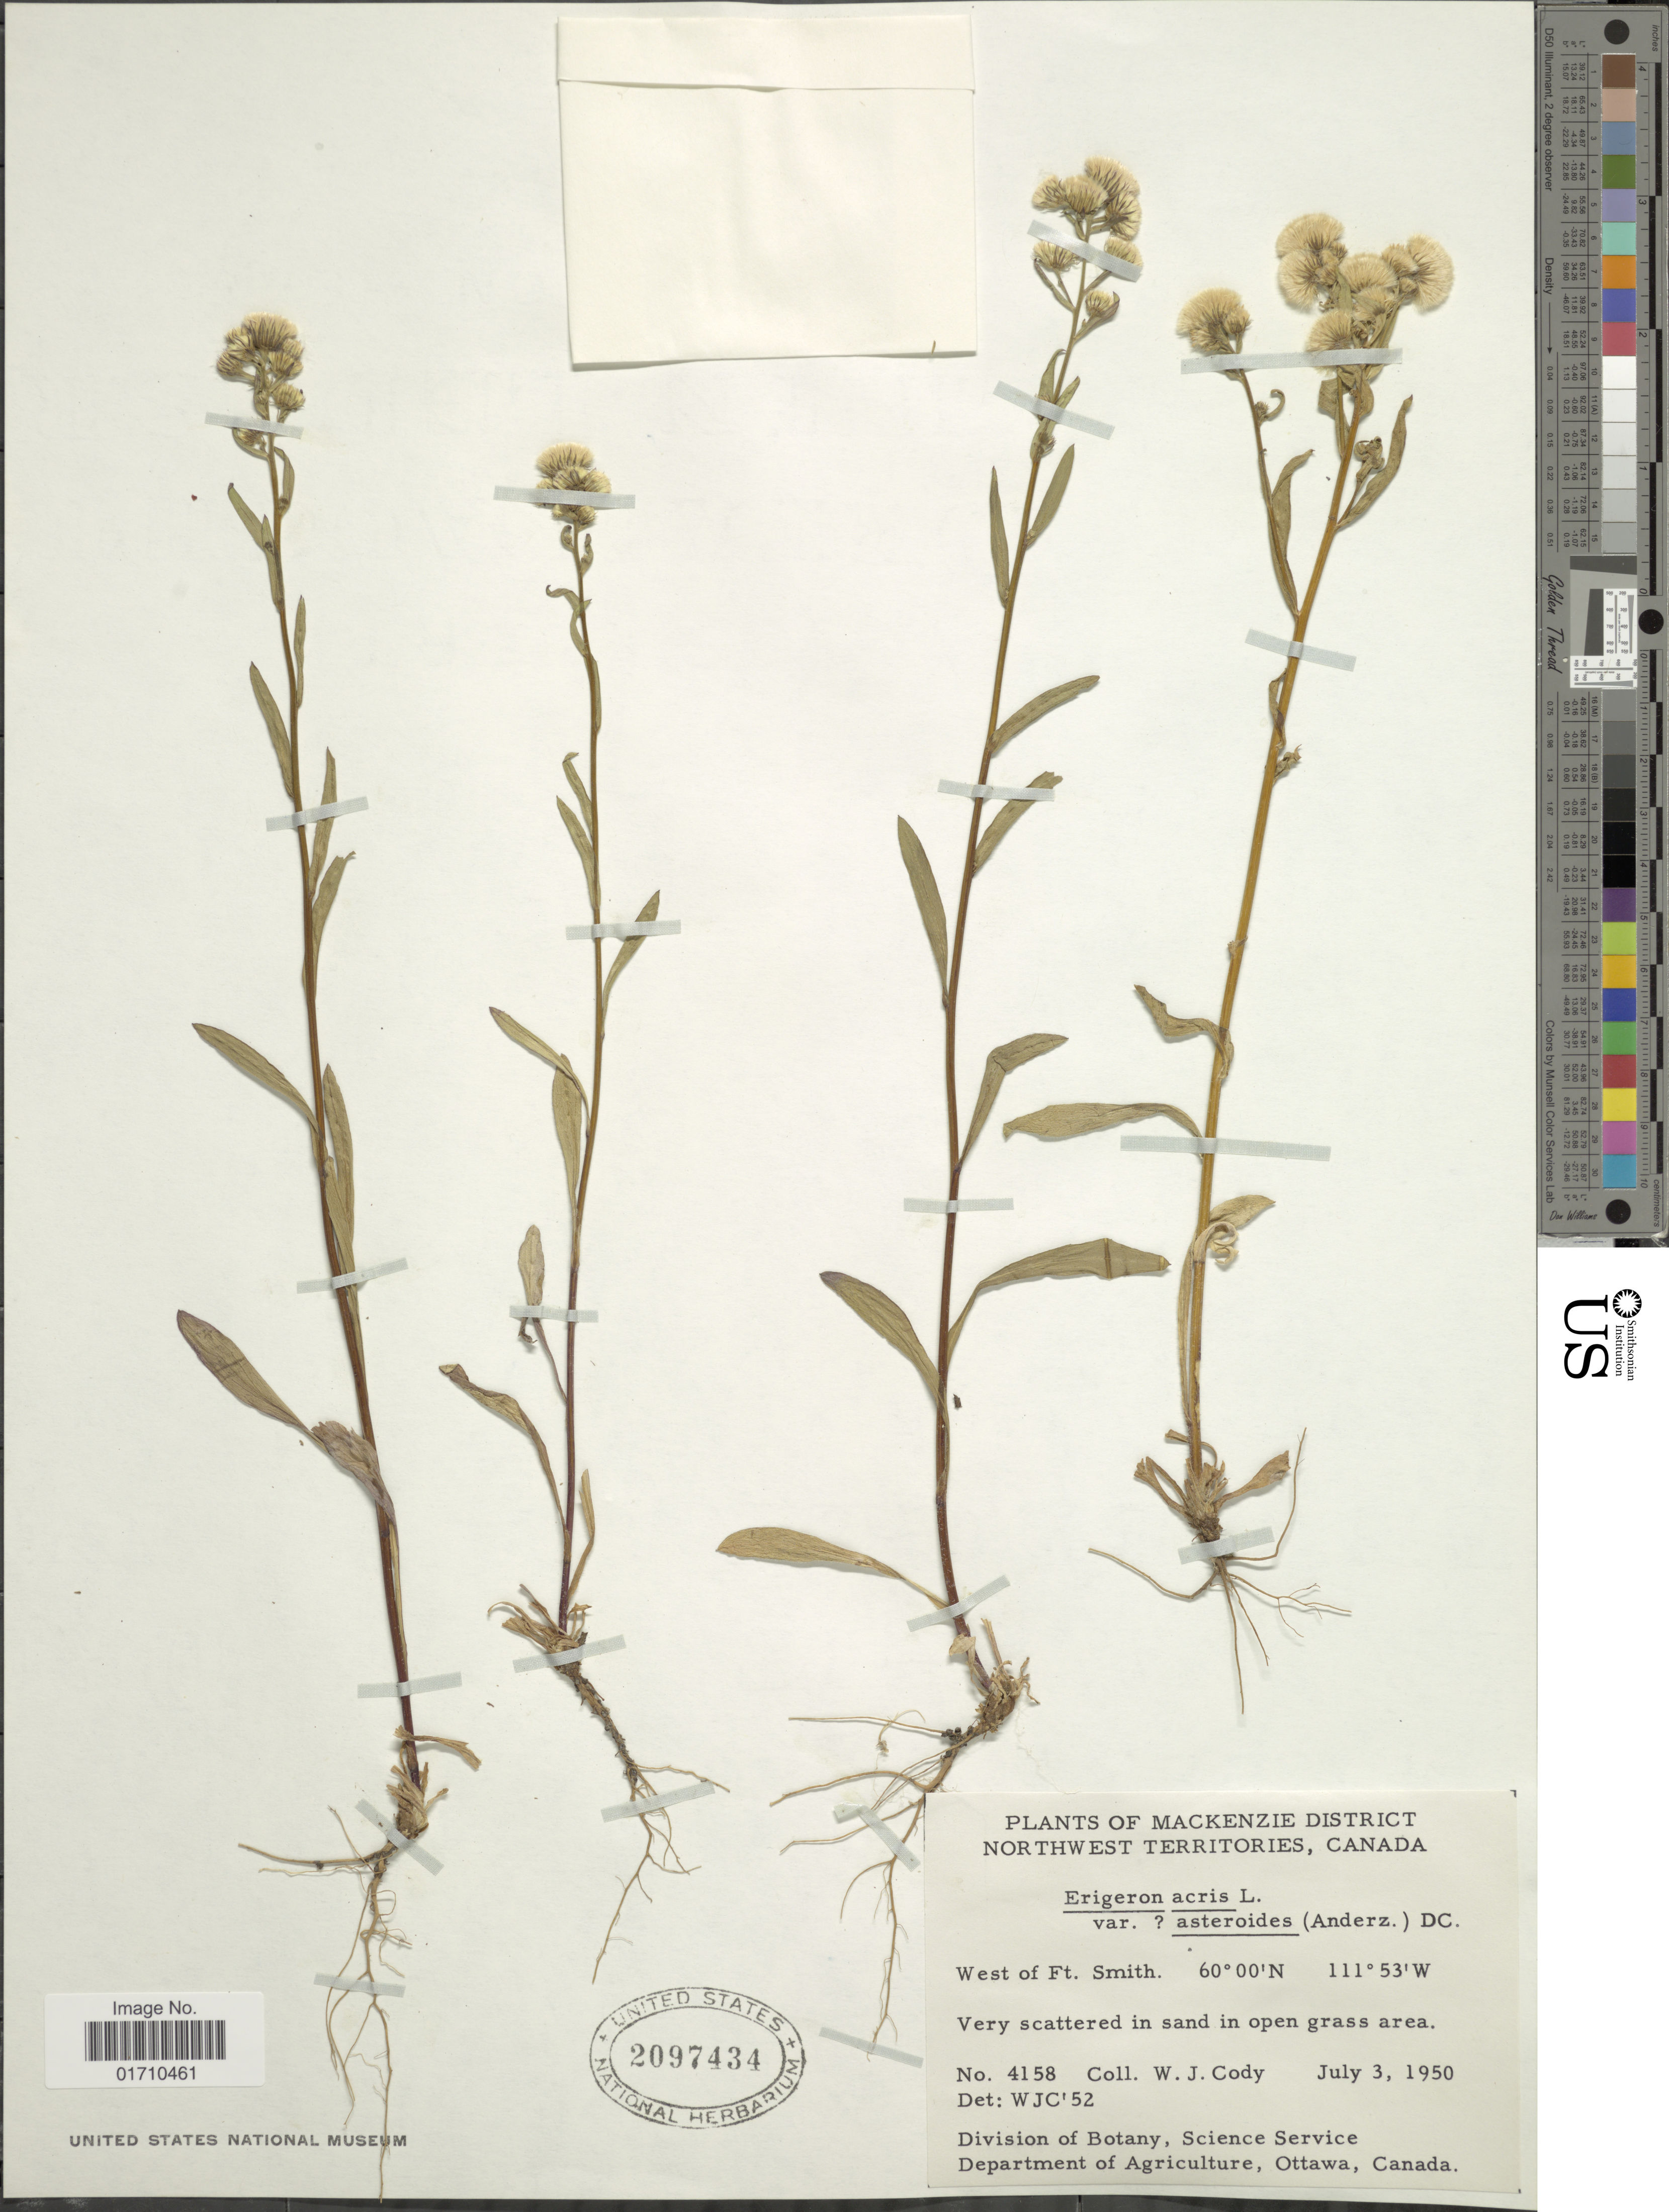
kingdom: Plantae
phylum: Tracheophyta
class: Magnoliopsida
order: Asterales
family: Asteraceae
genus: Erigeron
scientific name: Erigeron acris var. asteroides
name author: (Andrz.) DC.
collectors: W. Cody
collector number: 4158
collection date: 1950-07-03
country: Canada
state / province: Northwest Territories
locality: Mackenzie District, West of Ft. Smith. Ver scattered in sand in open grass area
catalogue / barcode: US 2097434